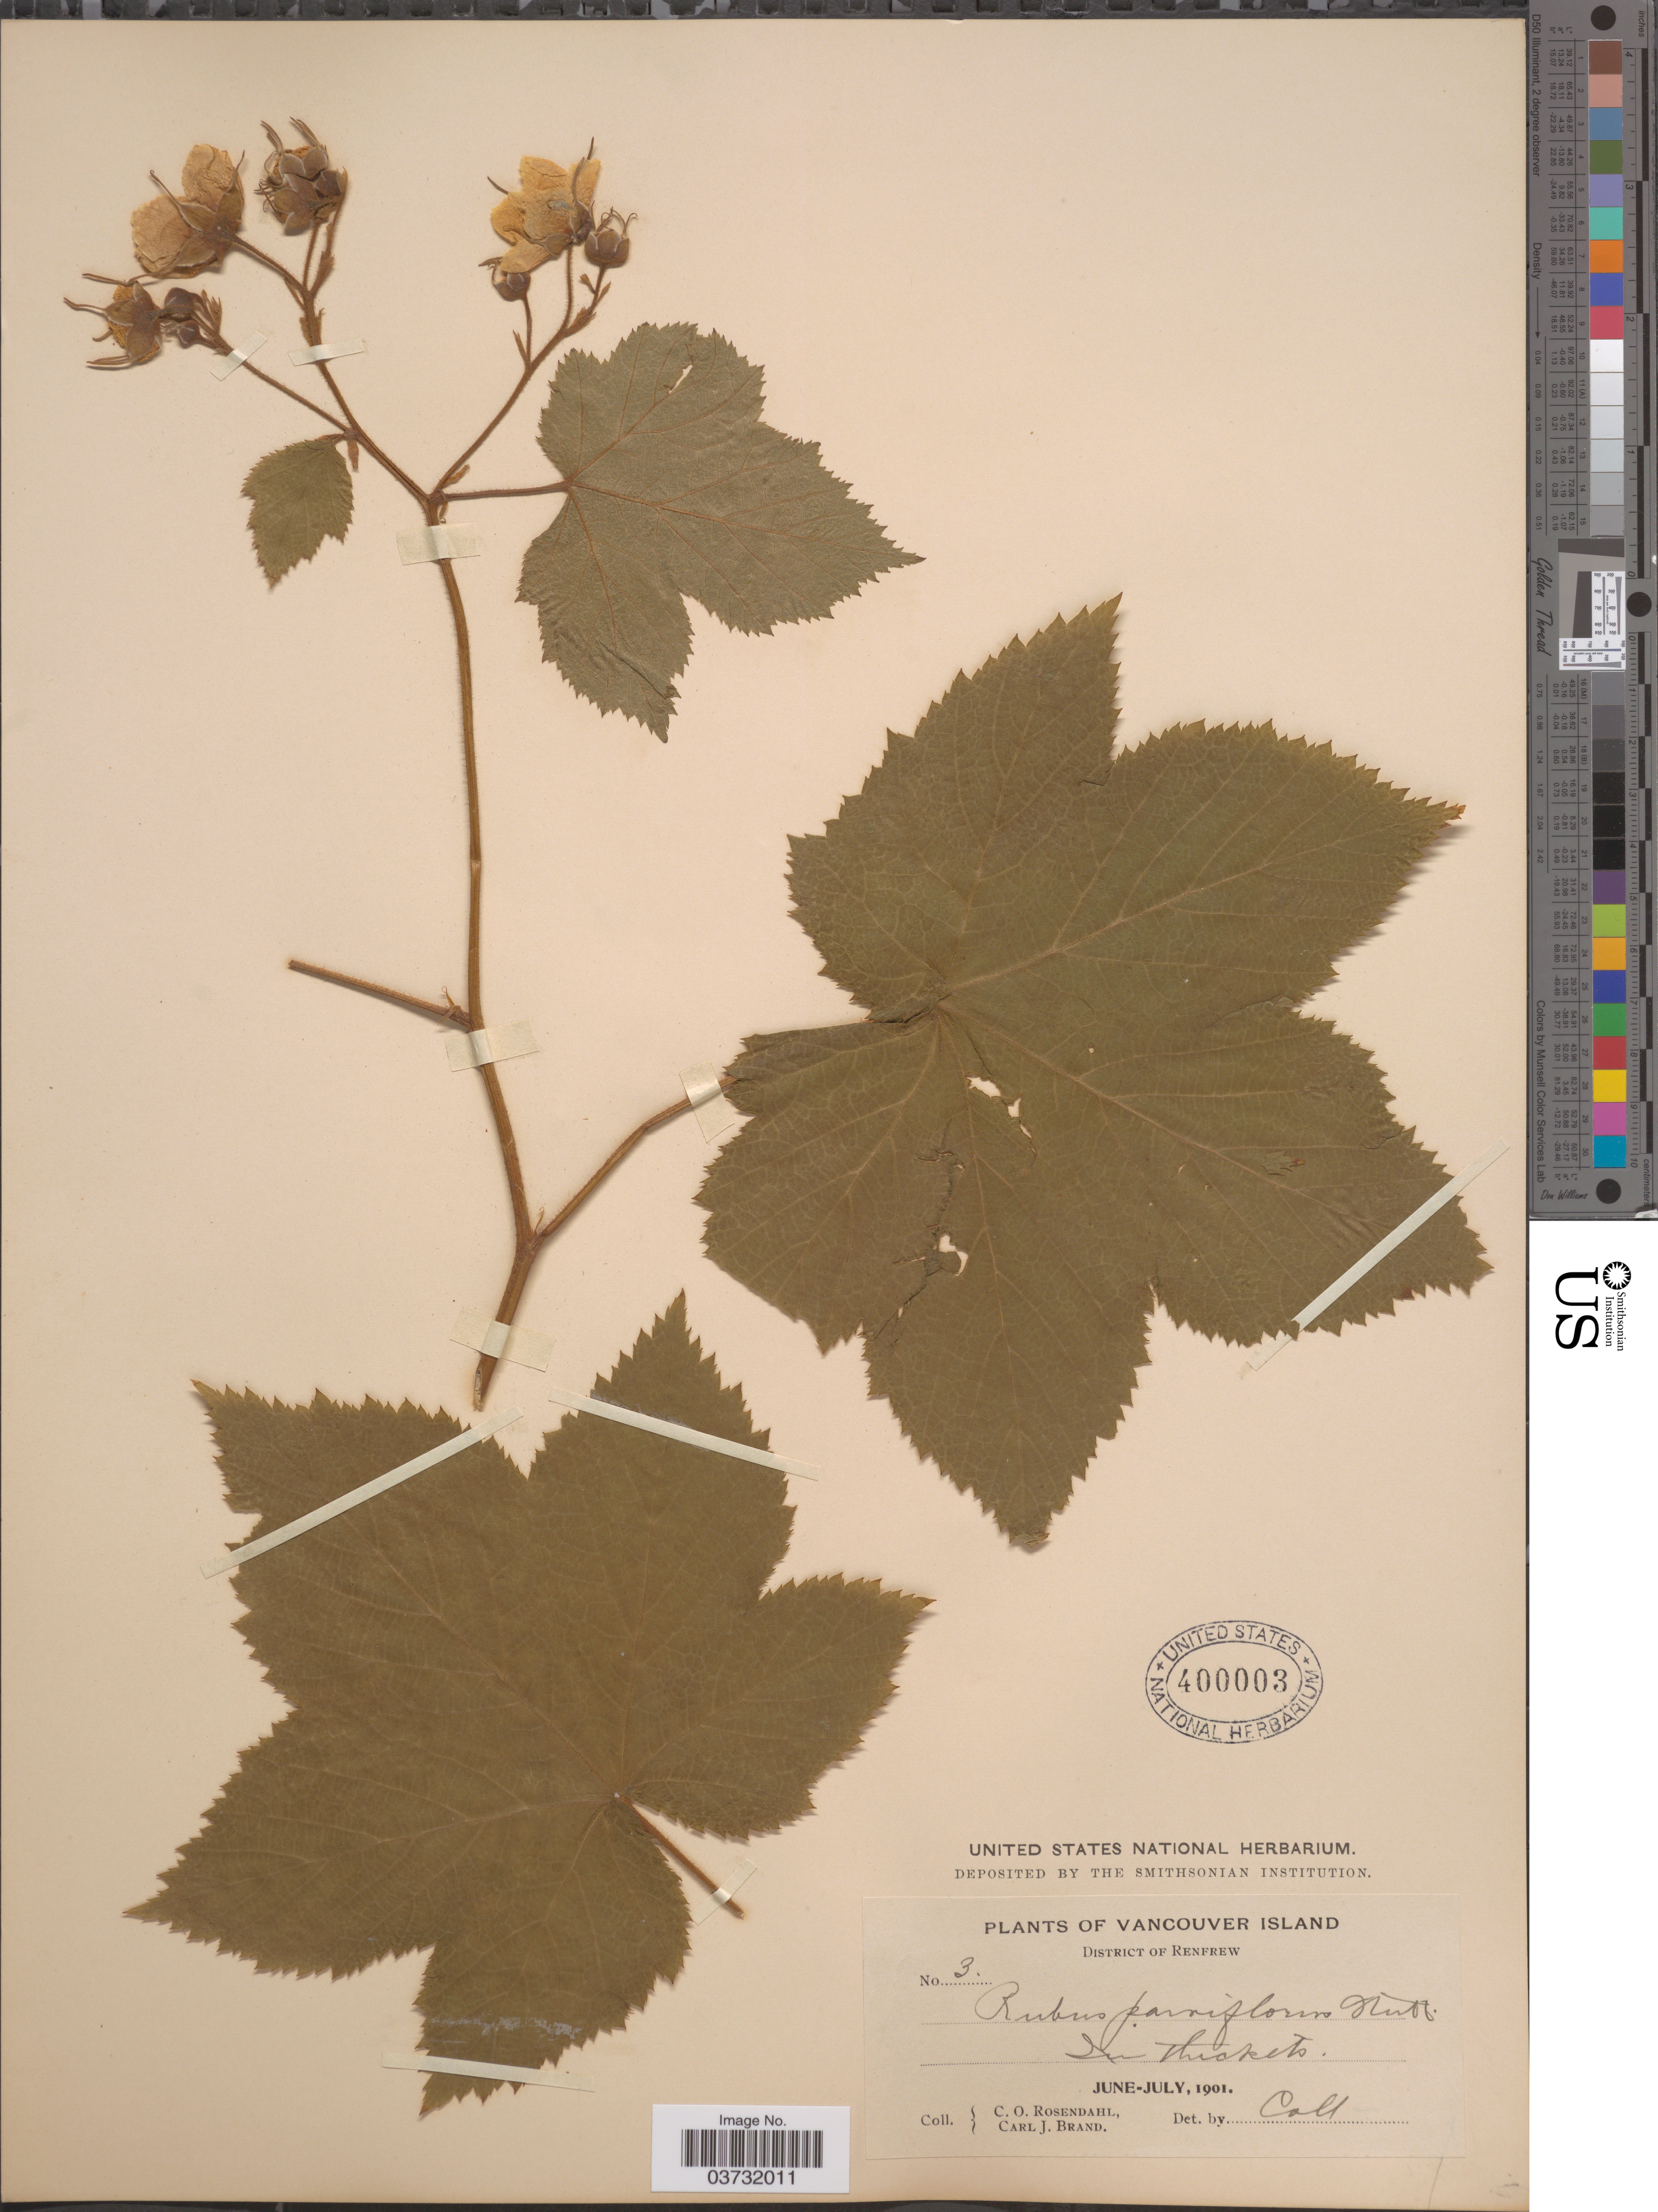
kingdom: Plantae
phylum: Tracheophyta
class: Magnoliopsida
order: Rosales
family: Rosaceae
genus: Rubus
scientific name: Rubus parviflorus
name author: Nutt.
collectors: C. O. Rosendahl & C. J. Brand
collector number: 3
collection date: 1901-06/1901-07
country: Canada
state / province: British Columbia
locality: Vancouver Island. District of Renfrew.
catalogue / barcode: US 400003